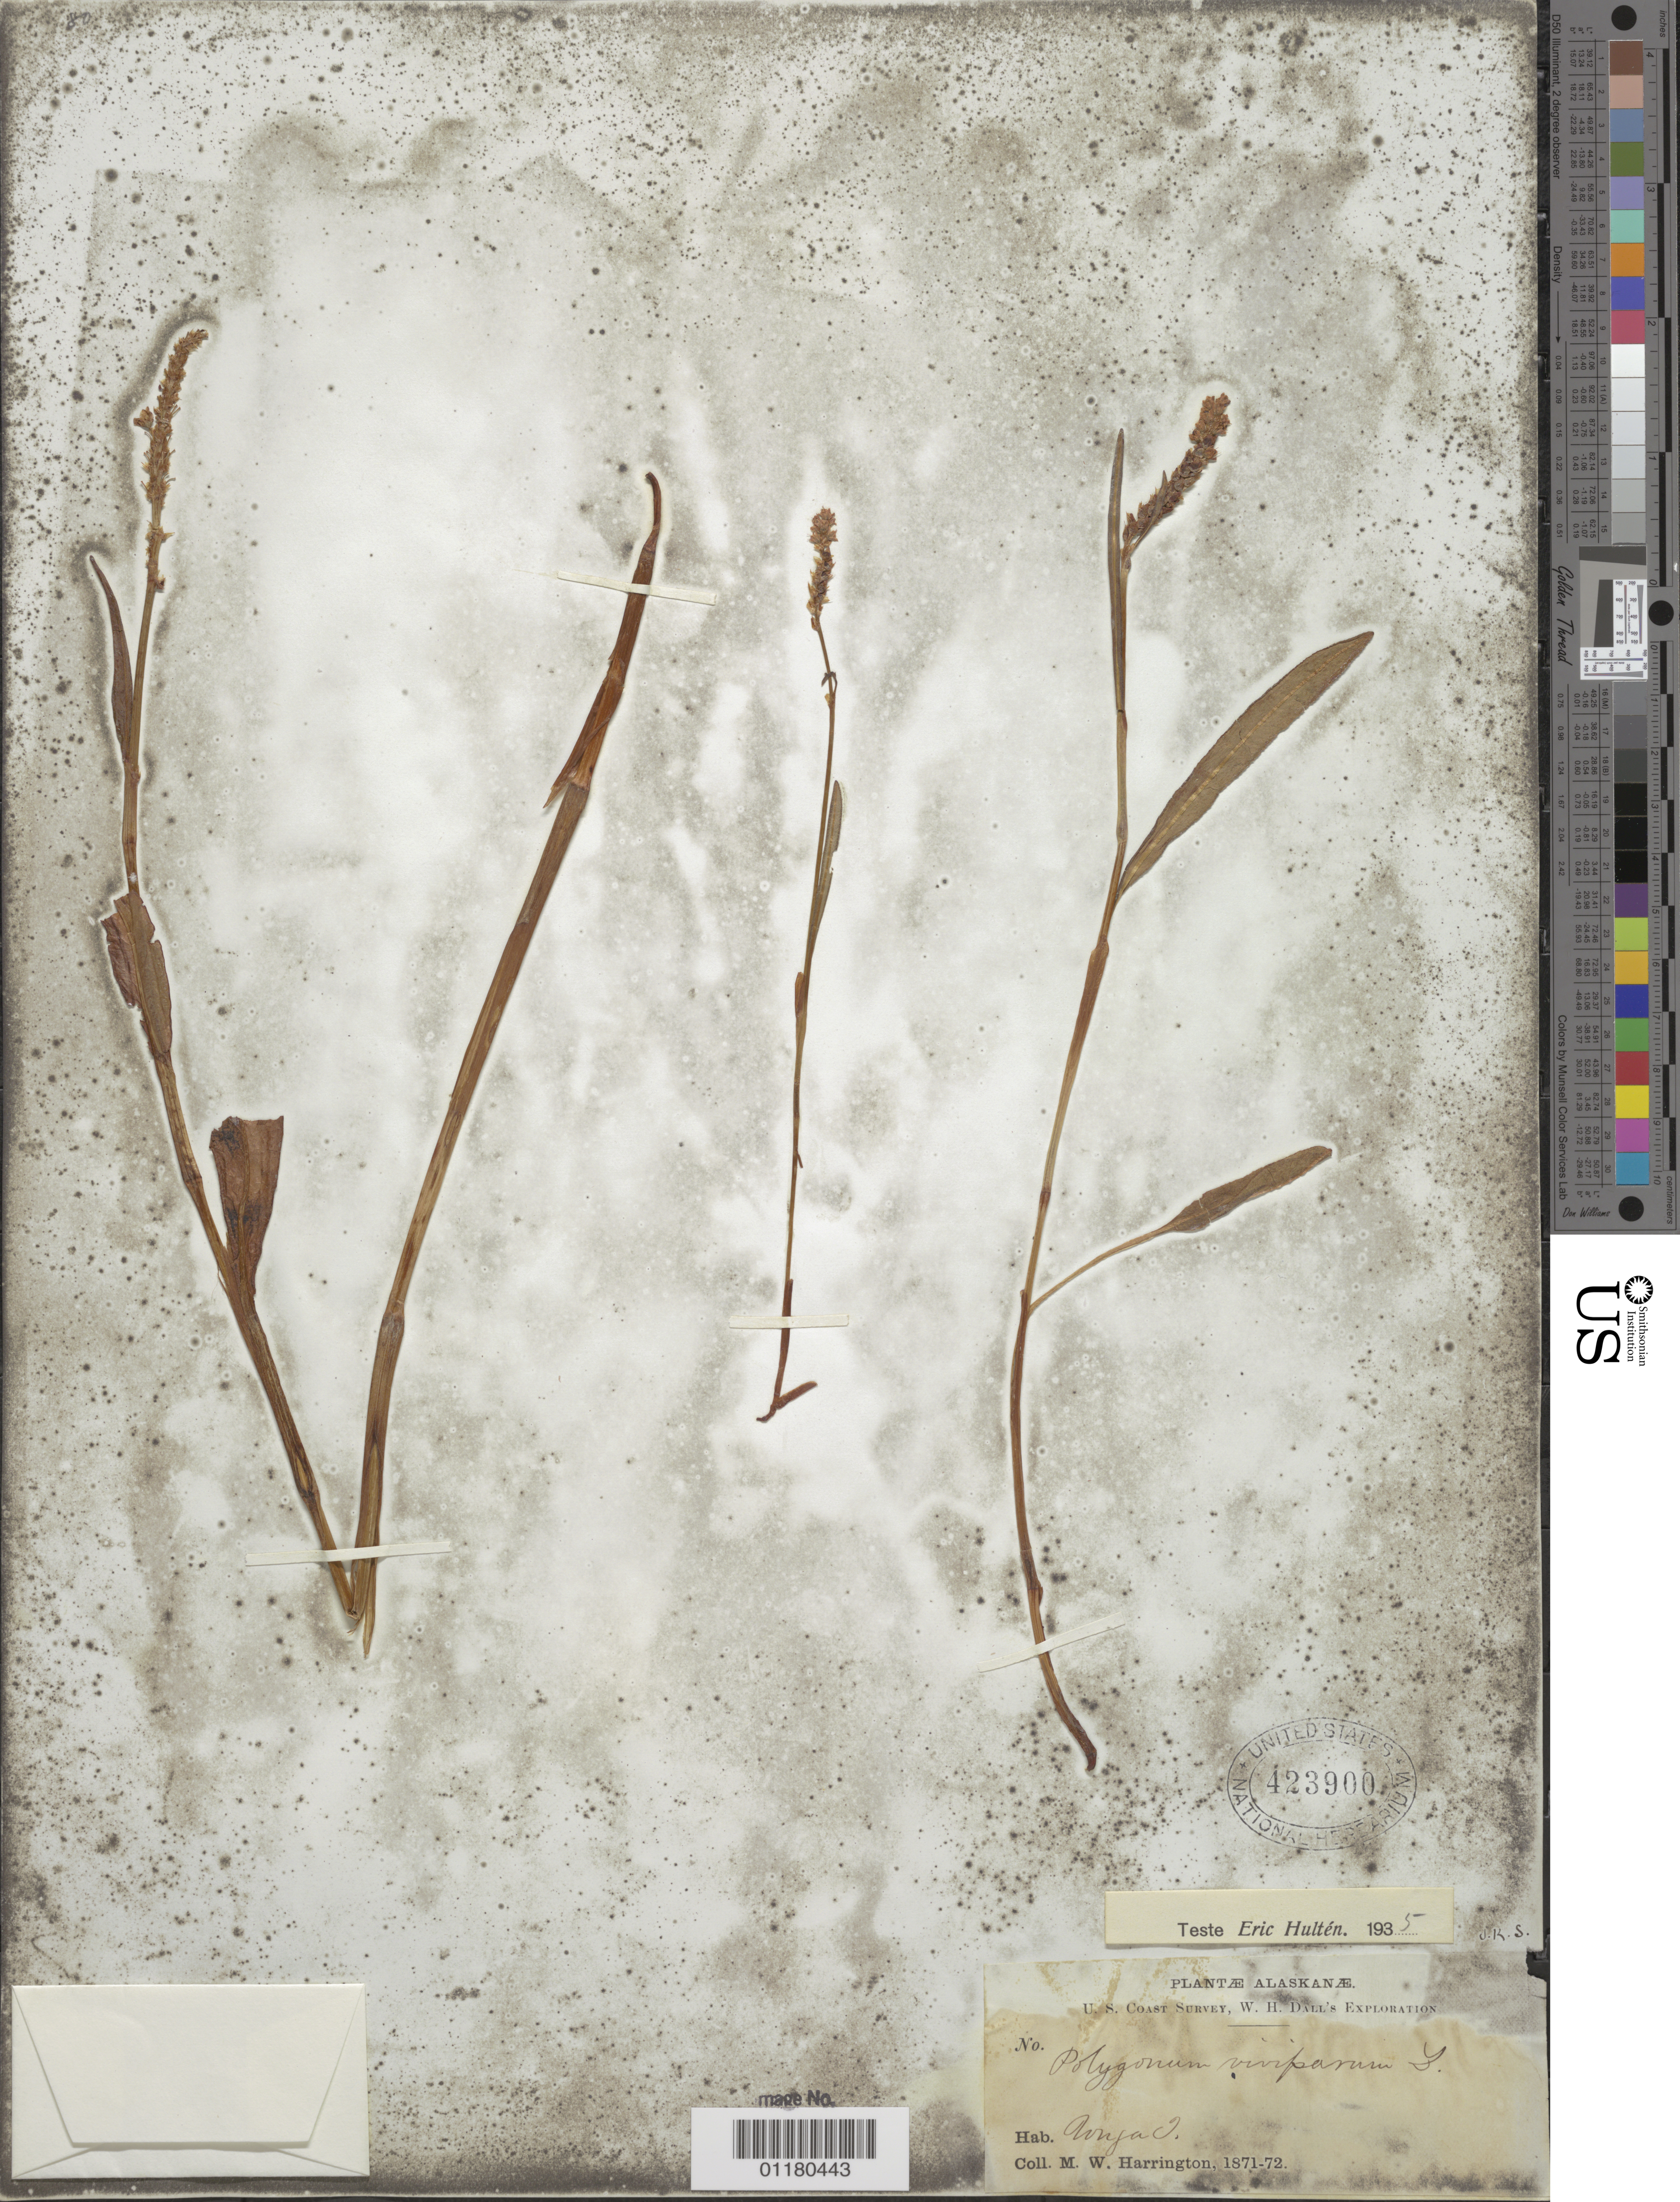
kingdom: Plantae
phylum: Tracheophyta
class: Magnoliopsida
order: Caryophyllales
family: Polygonaceae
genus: Bistorta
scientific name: Bistorta vivipara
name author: (L.) Delarbre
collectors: M. W. Harrington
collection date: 1871/1872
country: United States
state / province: Alaska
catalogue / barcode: US 423900